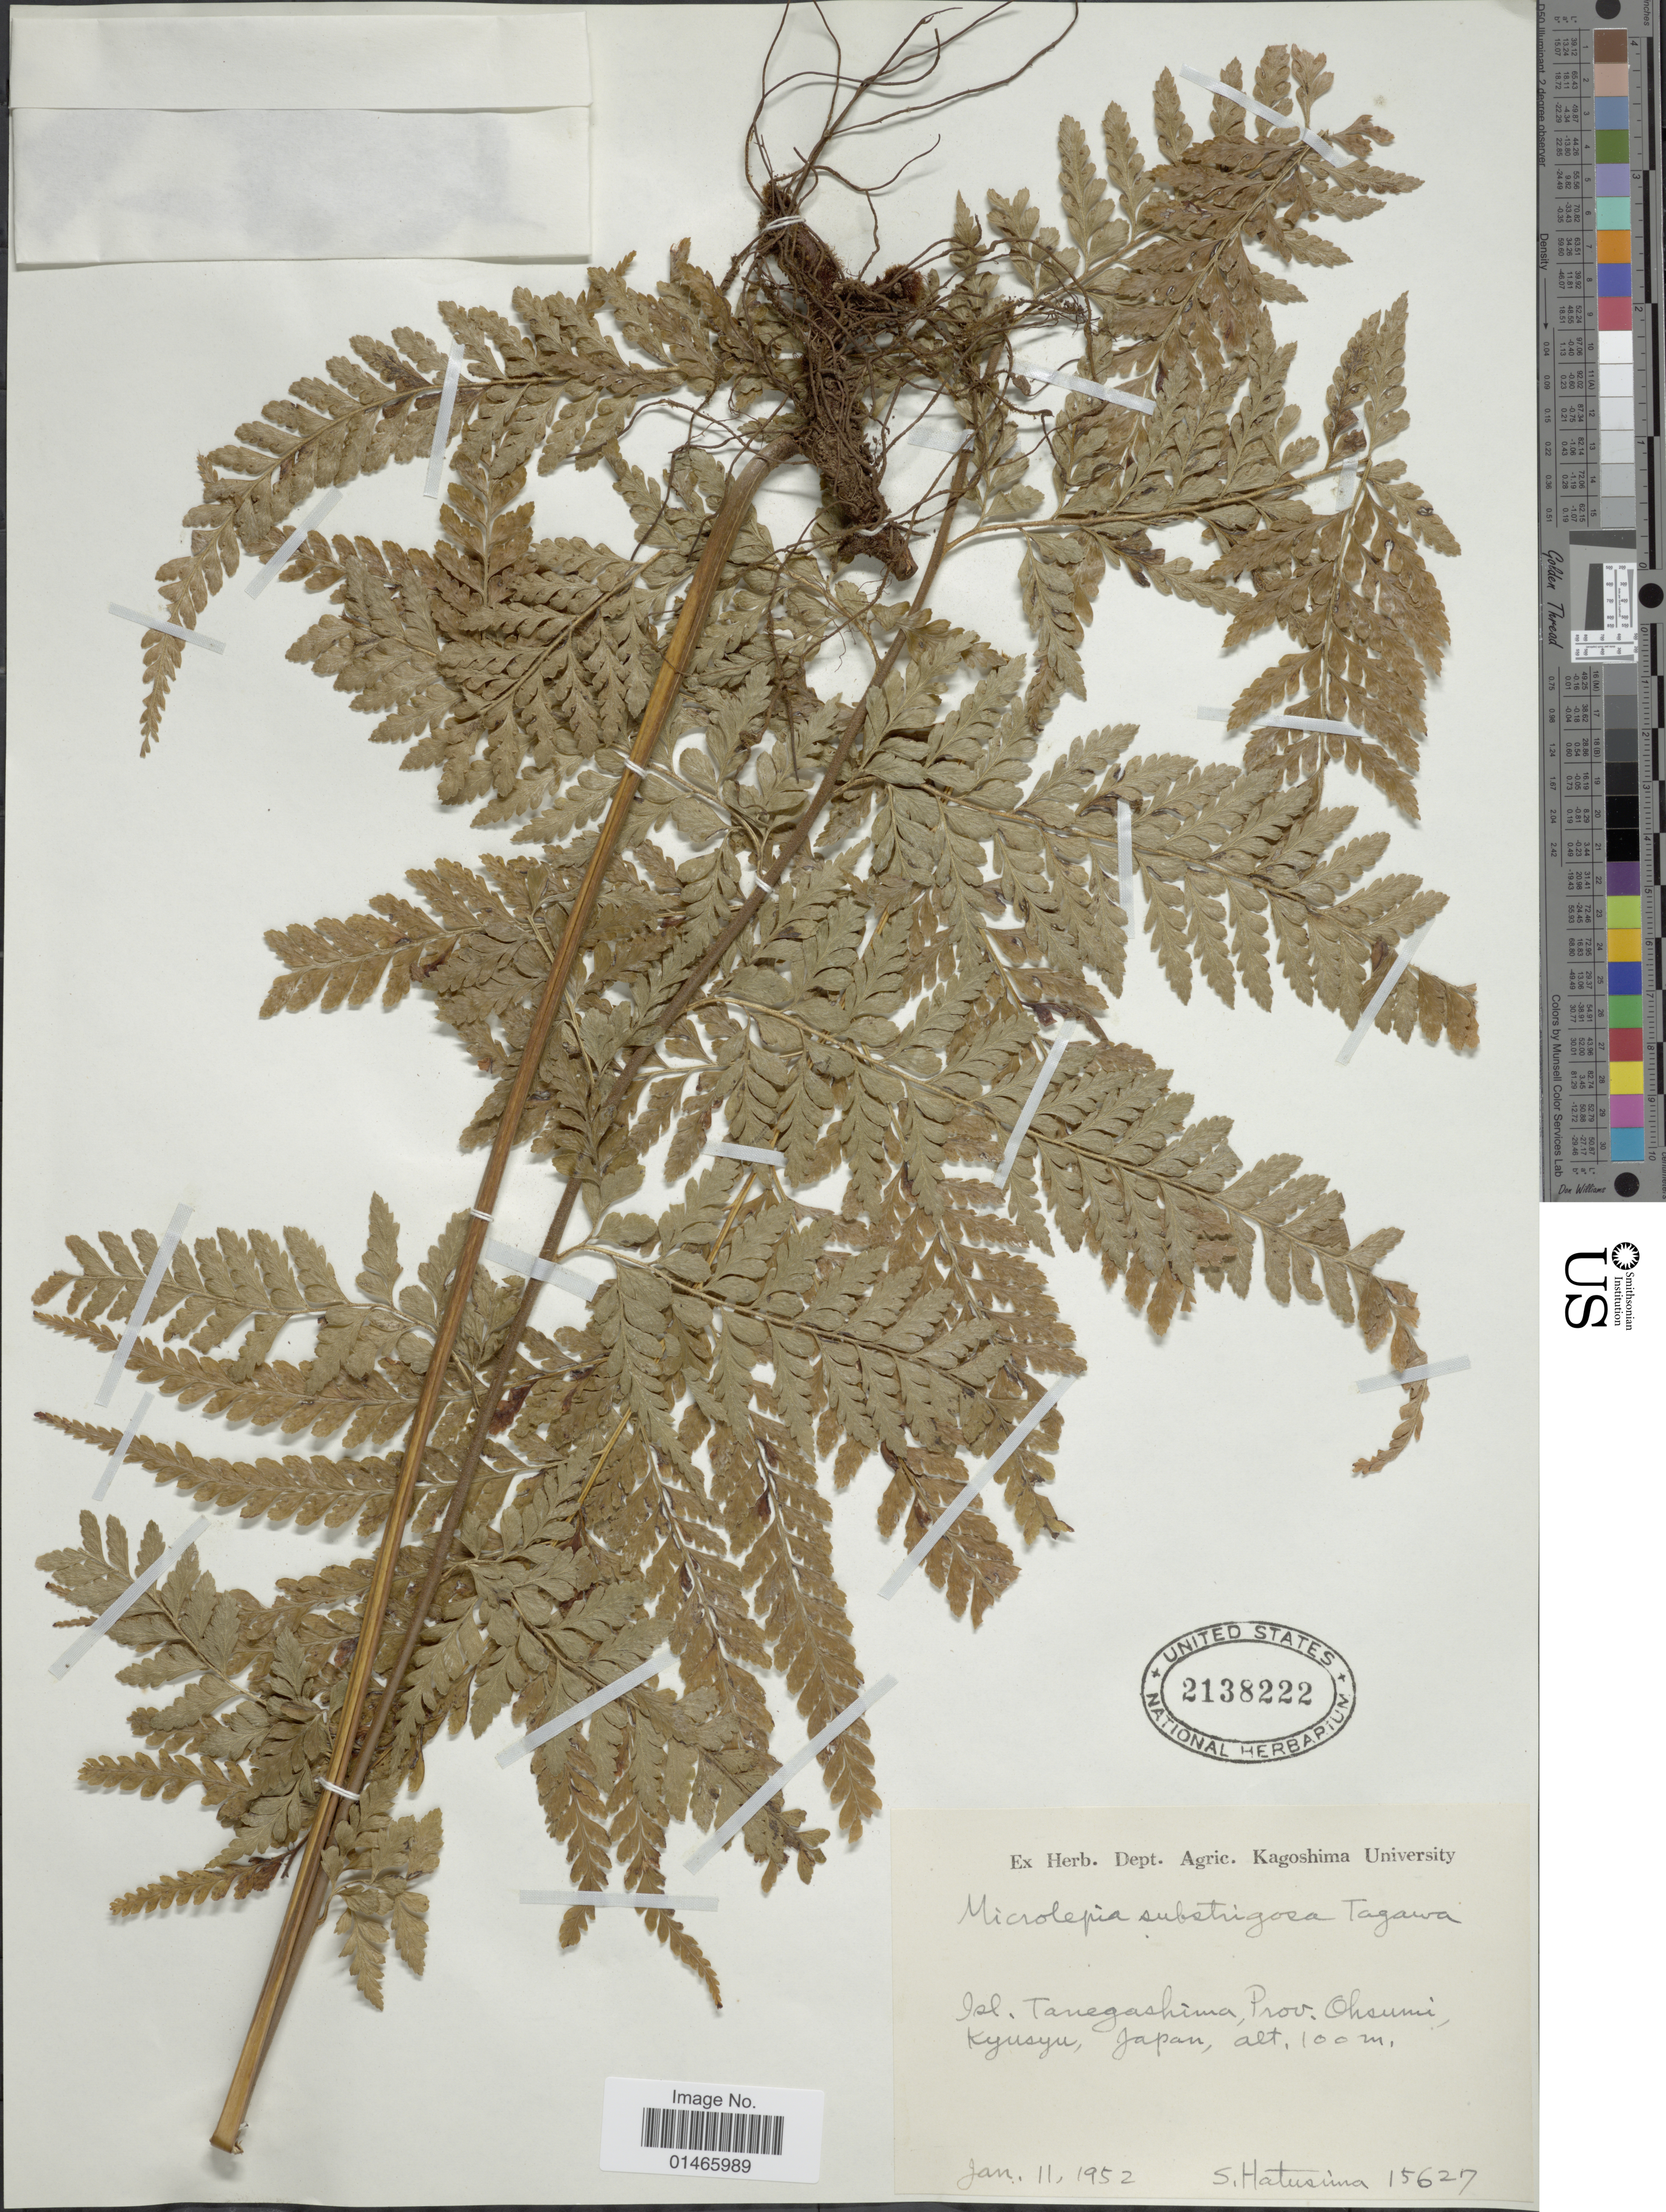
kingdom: Plantae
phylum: Tracheophyta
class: Polypodiopsida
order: Polypodiales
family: Dennstaedtiaceae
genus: Microlepia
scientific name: Microlepia substrigosa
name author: Tagawa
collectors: S. Hatusima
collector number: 15627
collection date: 1952-01-11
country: Japan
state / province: Kagosima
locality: Isl. Tanegashima, Prov. Ohsumi, Kyusyu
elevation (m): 100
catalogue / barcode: US 2138222